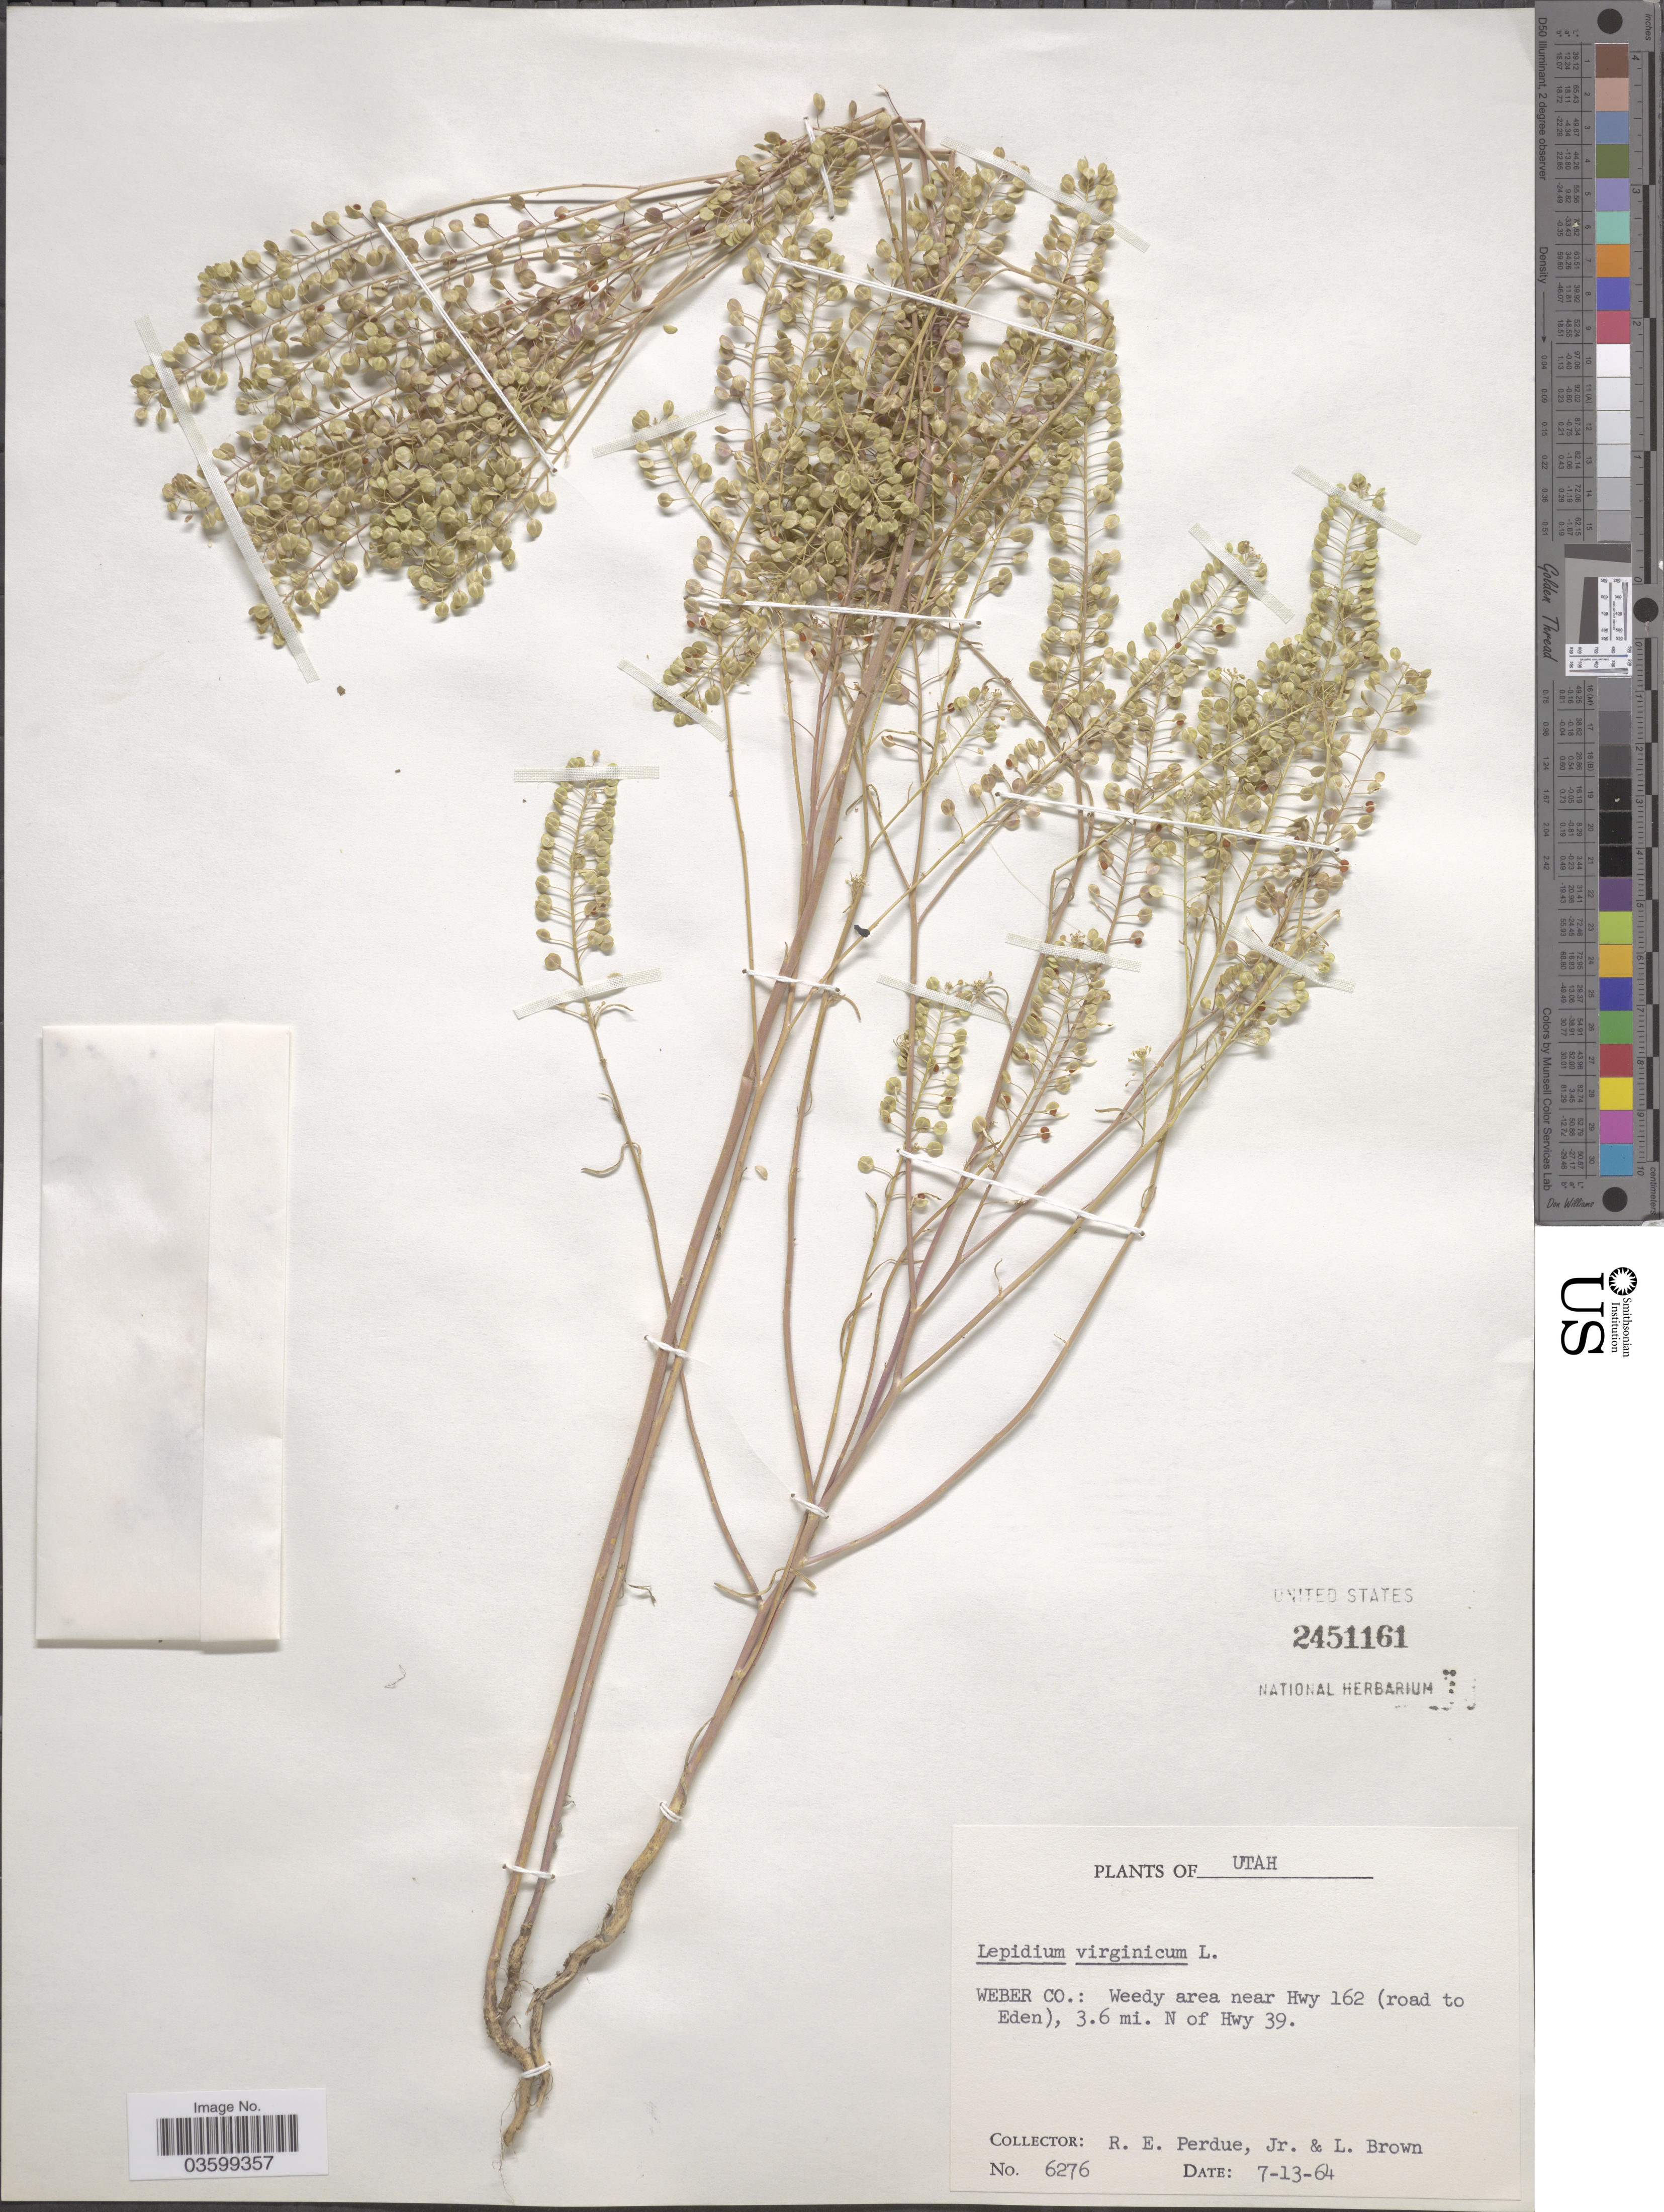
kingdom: Plantae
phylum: Tracheophyta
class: Magnoliopsida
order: Brassicales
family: Brassicaceae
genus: Lepidium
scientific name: Lepidium virginicum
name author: L.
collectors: R. E. Perdue & L. Brown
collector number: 6276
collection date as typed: Transcribed d/m/y: 13/7/64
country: United States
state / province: Utah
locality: Weber Co.: Weedy area near Hwy 162 (road to Eden), 3.6 mi. N of Hwy 39.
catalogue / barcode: US 2451161